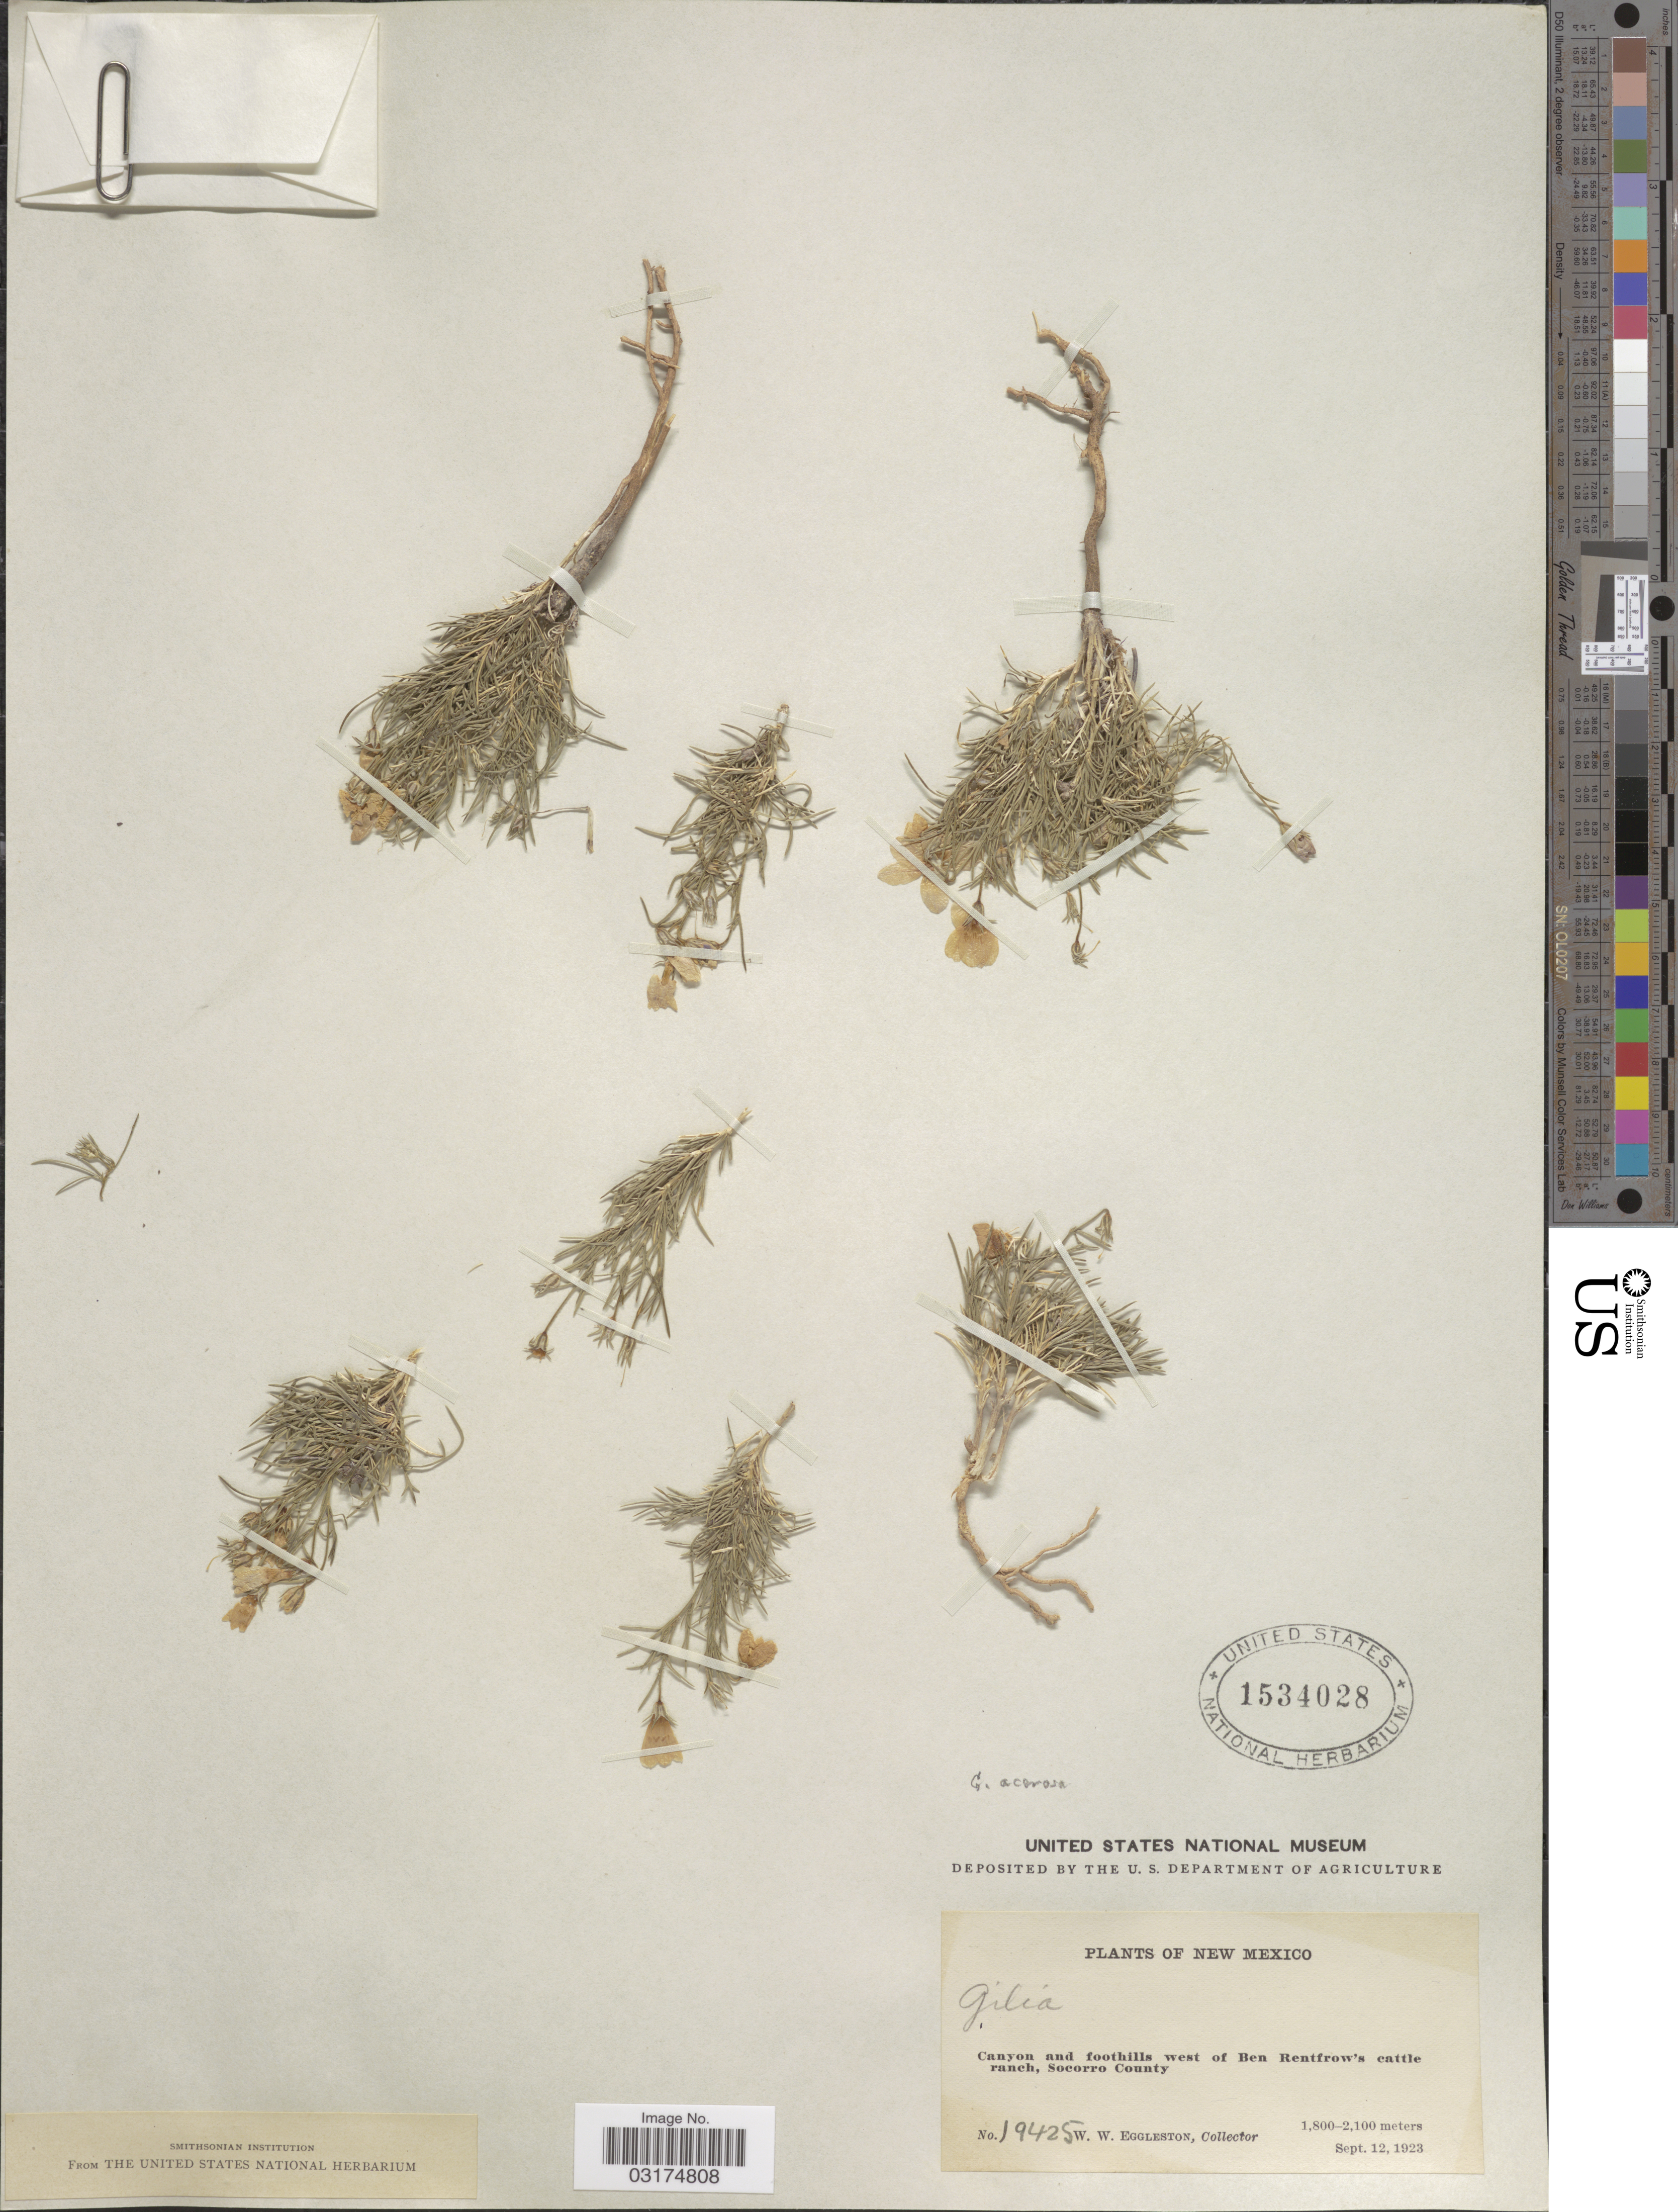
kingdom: Plantae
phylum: Tracheophyta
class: Magnoliopsida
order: Ericales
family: Polemoniaceae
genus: Giliastrum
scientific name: Giliastrum acerosum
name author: (A. Gray) Rydb.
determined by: Strong, Mark T., (BOT), Smithsonian Institution - National Museum of Natural History (UNITED STATES)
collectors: W. W. Eggleston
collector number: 19425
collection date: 1923-09-12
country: United States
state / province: New Mexico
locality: Canyon and foothills west of Ben Rentfrow's cattle ranch, Socorro County.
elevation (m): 1800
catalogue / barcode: US 1534028